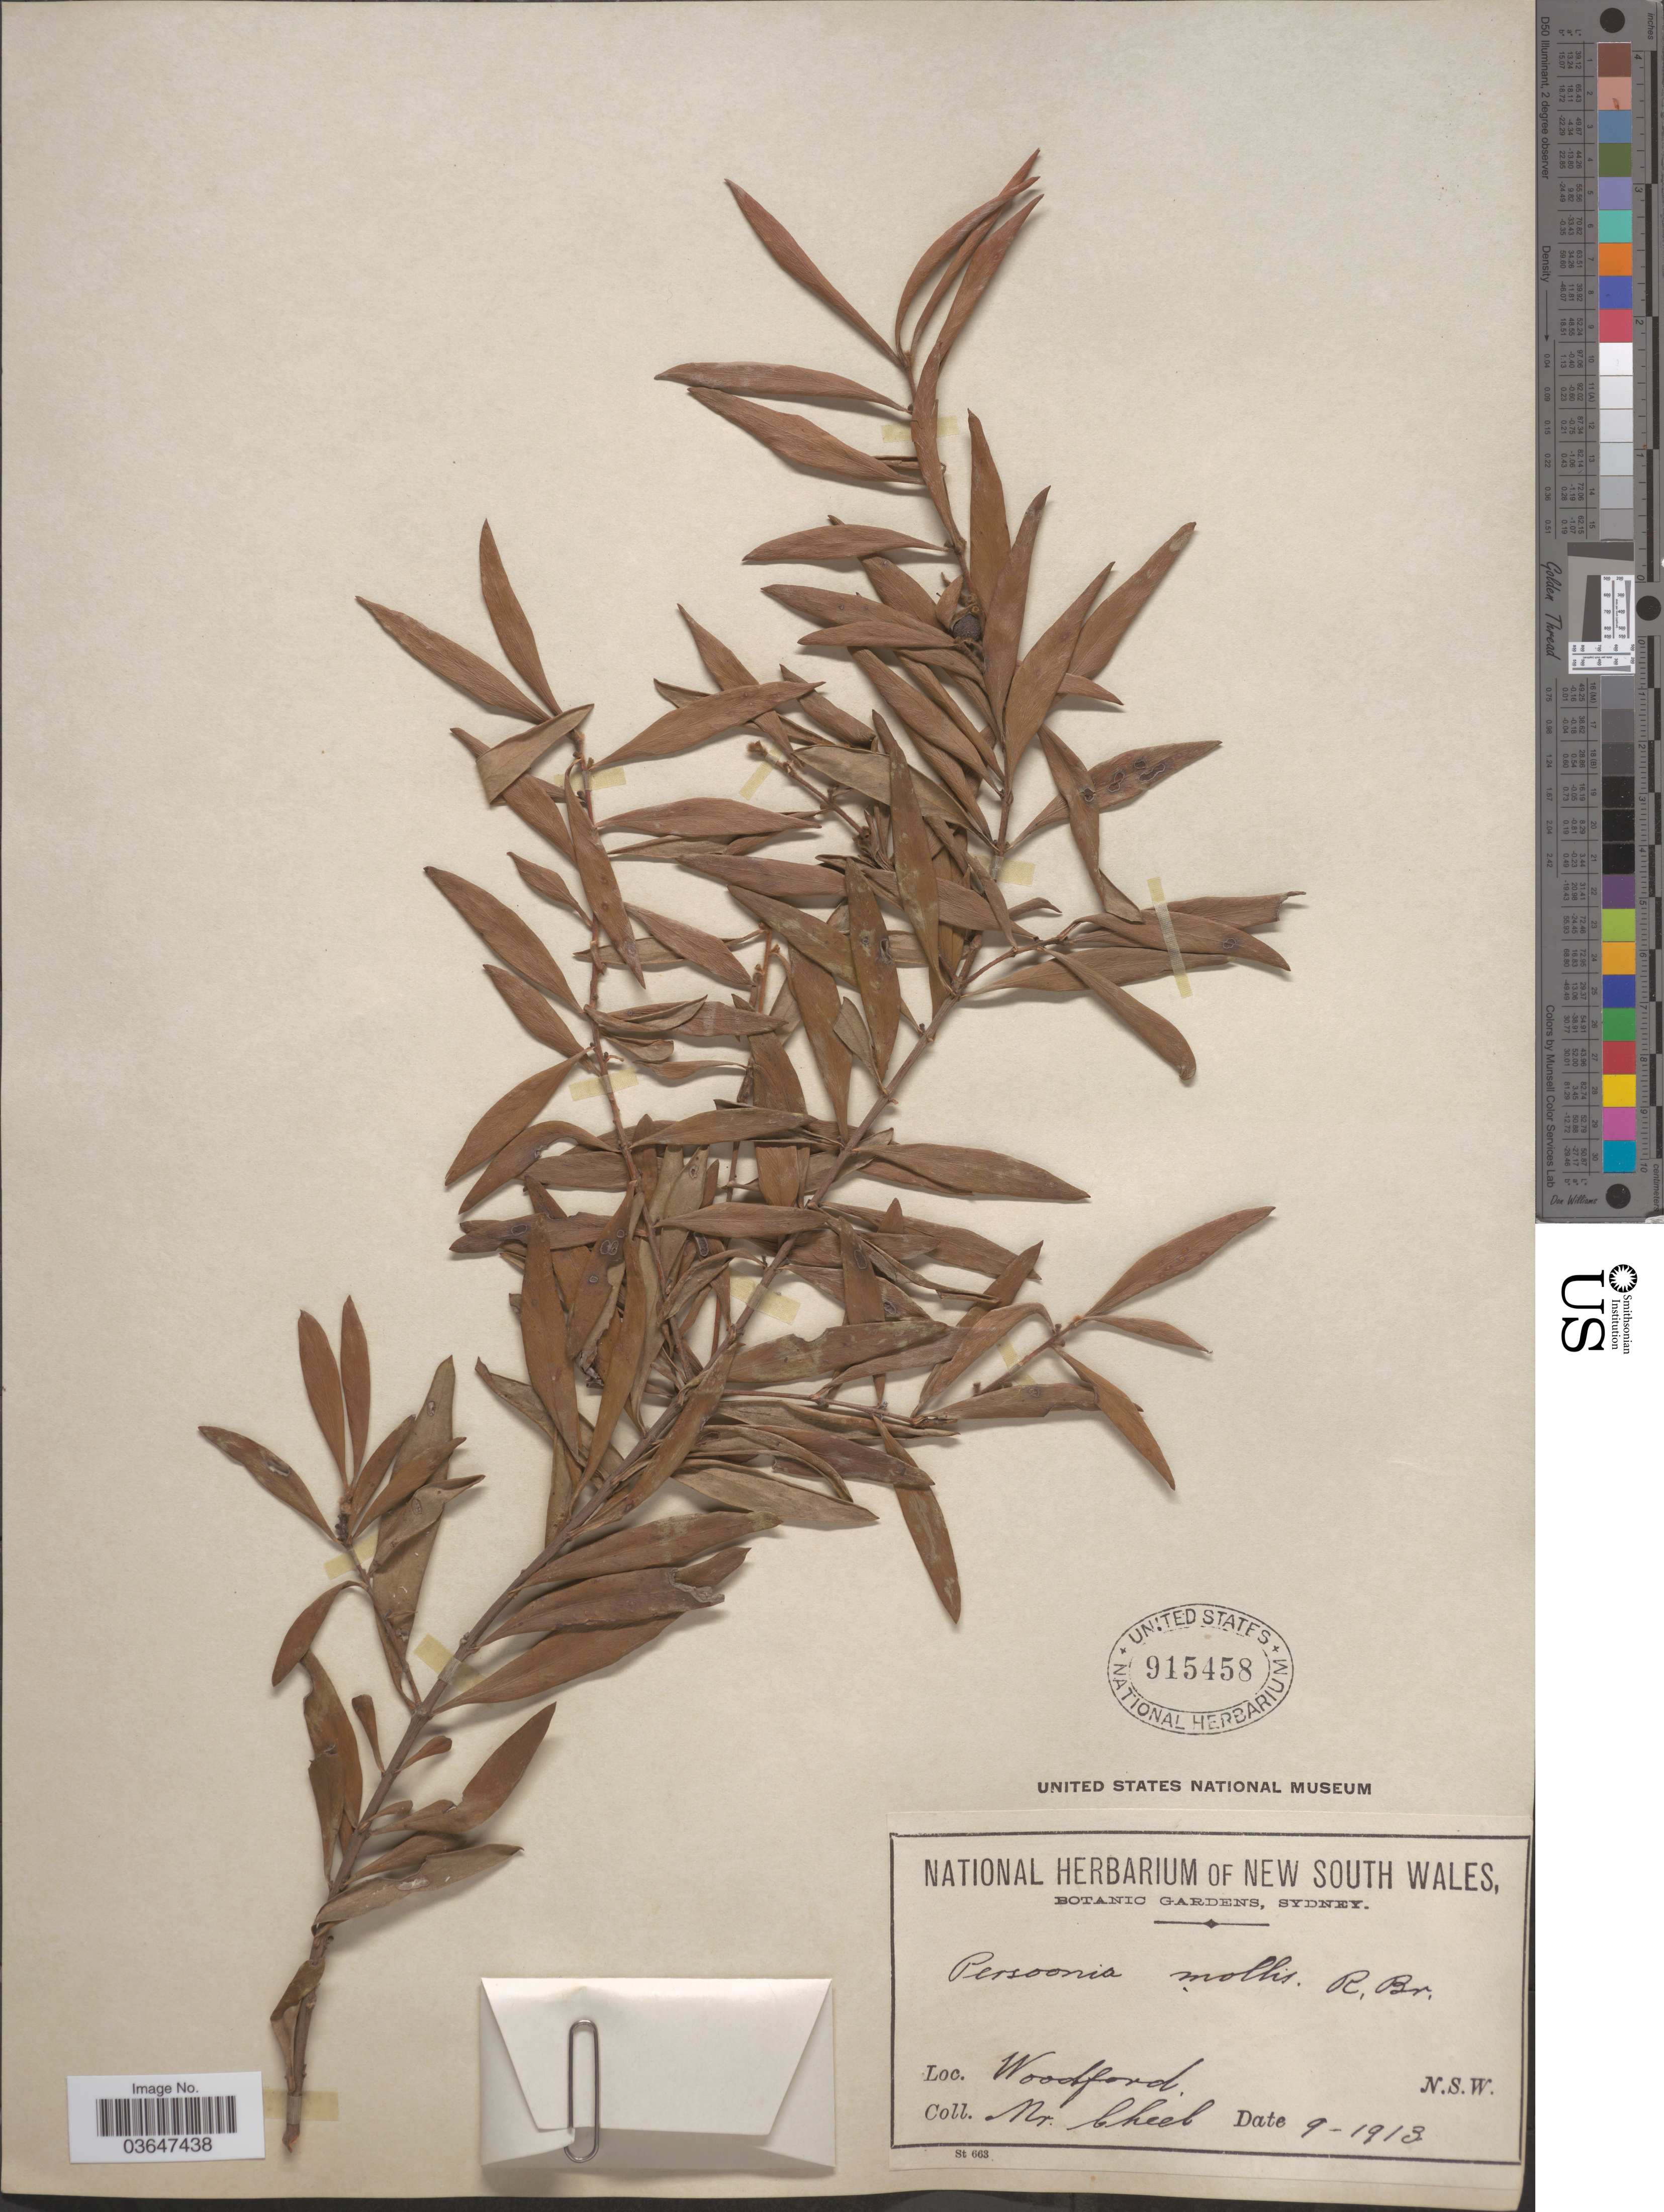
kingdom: Plantae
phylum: Tracheophyta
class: Magnoliopsida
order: Proteales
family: Proteaceae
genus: Persoonia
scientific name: Persoonia mollis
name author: R. Br.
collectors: Mr. Cheel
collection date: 1913-09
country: Australia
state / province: New South Wales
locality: Woodford.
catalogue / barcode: US 915458